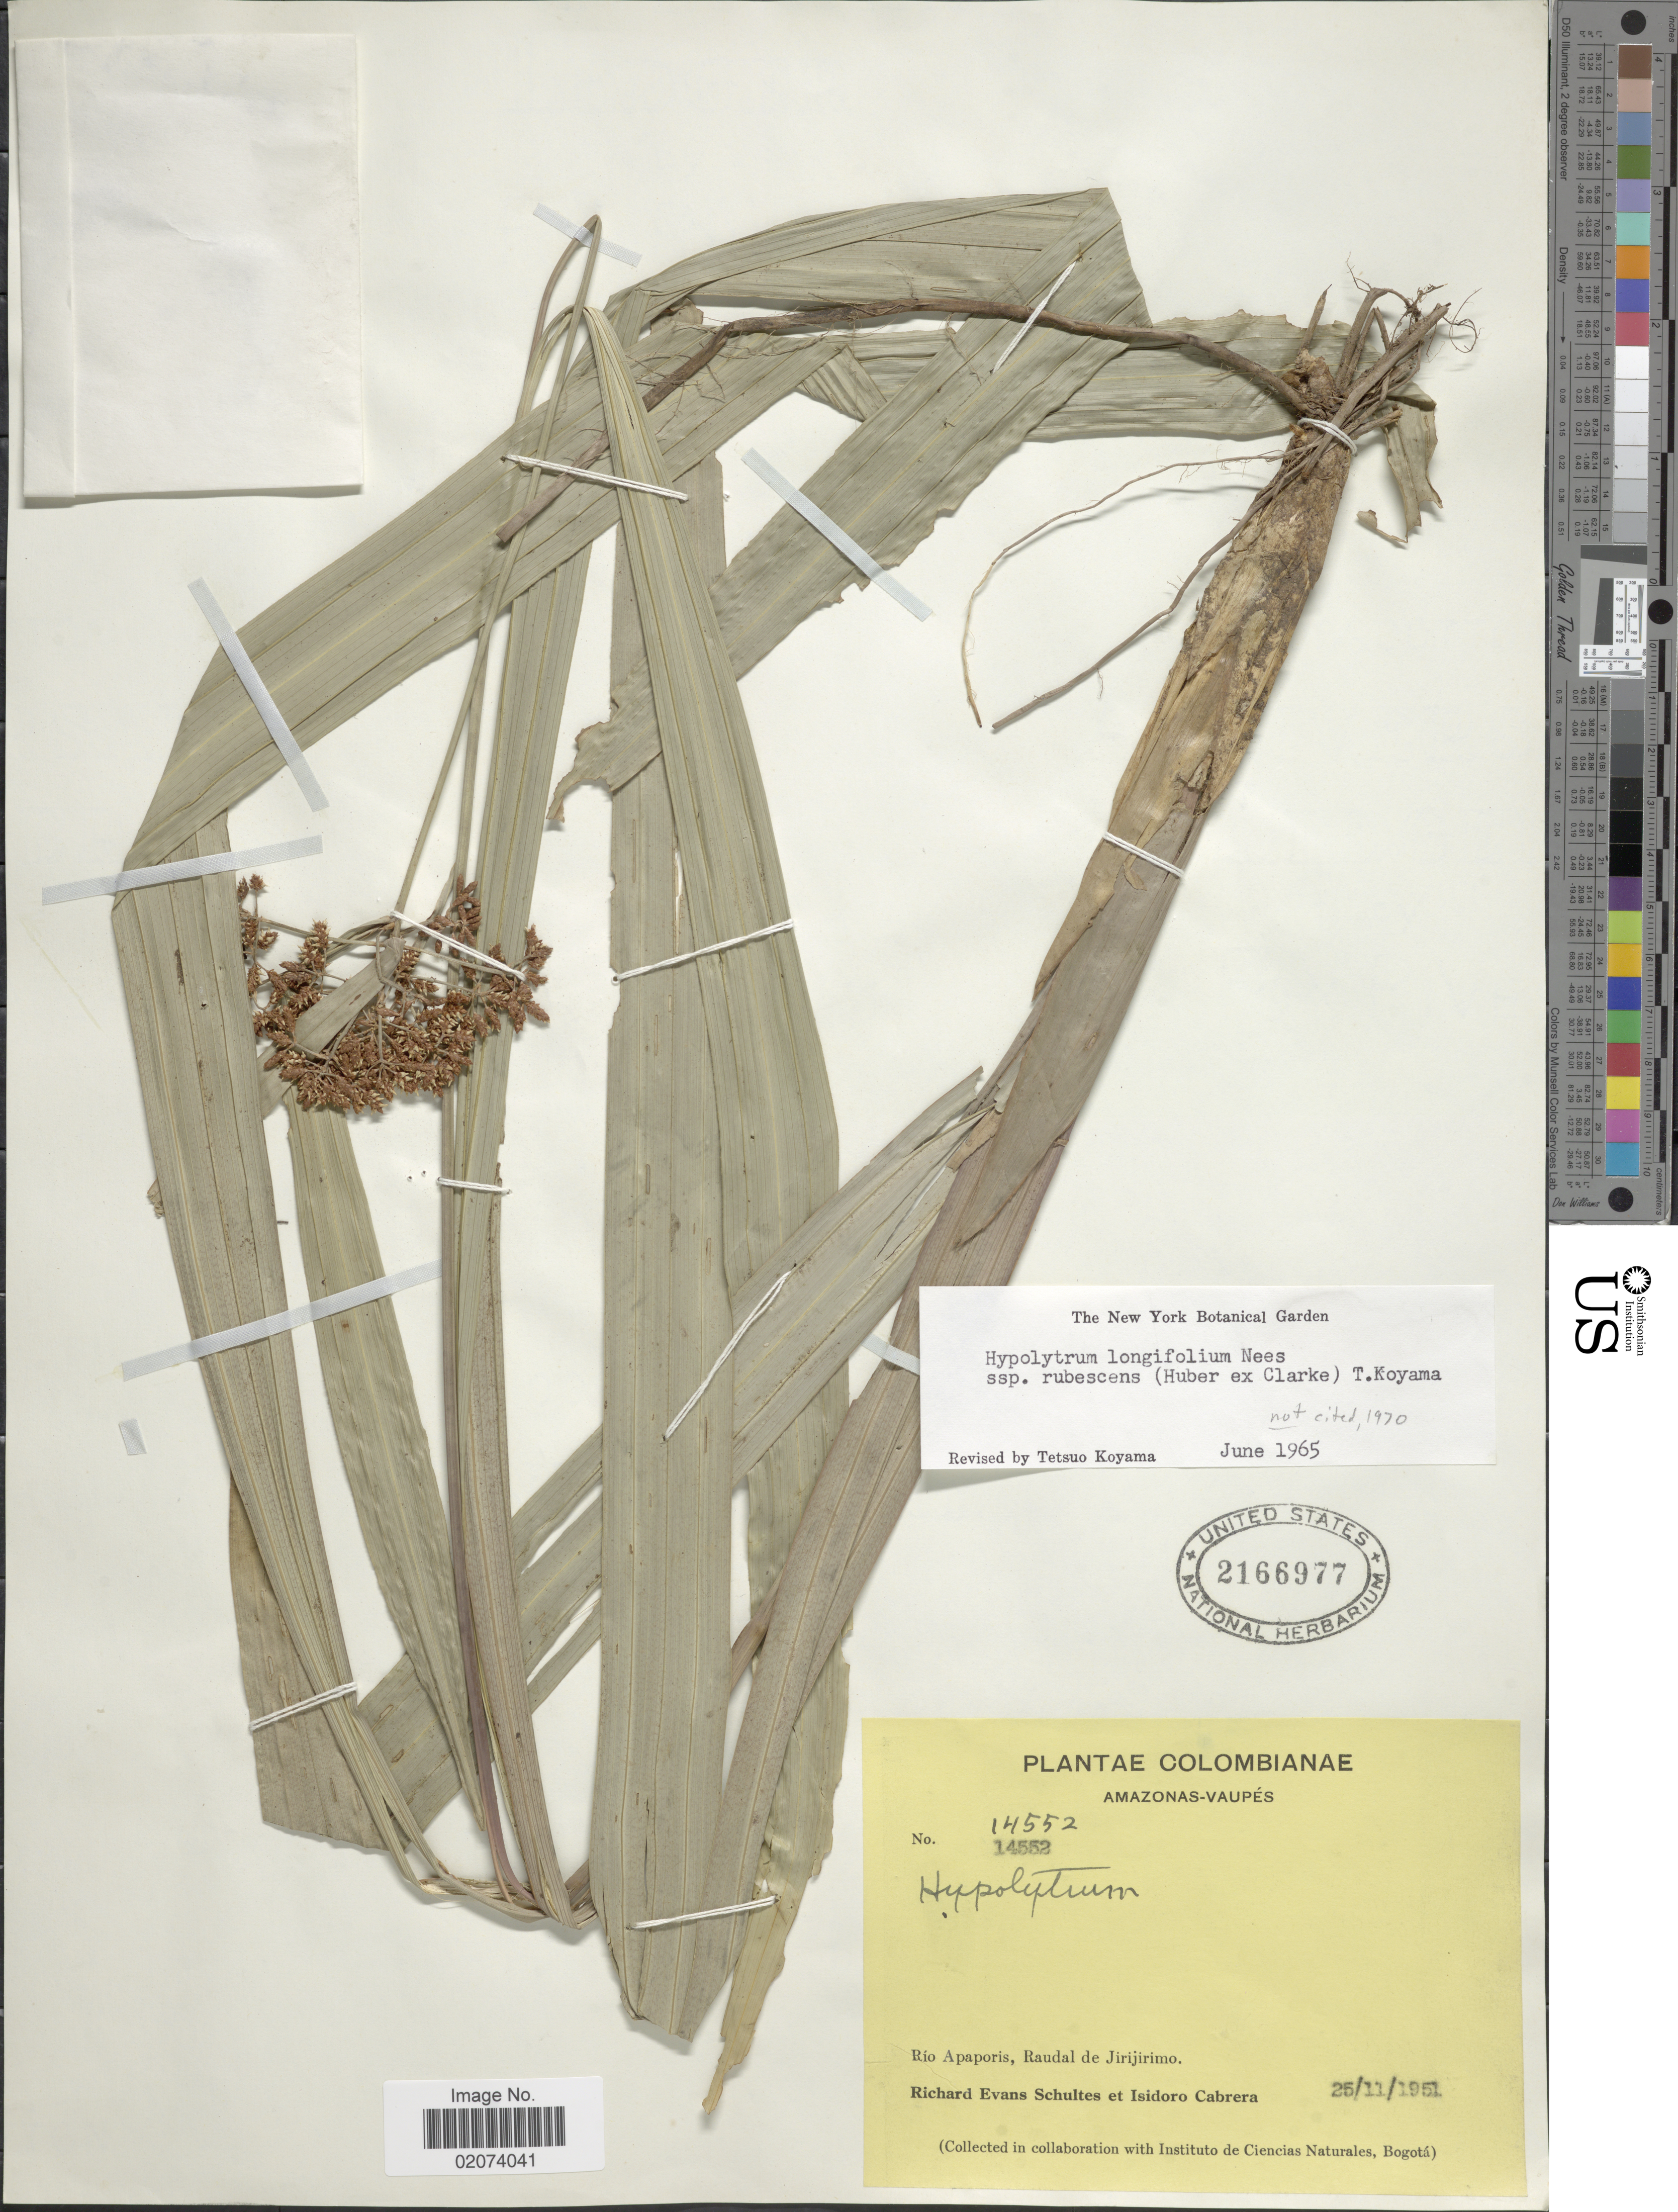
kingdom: Plantae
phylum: Tracheophyta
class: Liliopsida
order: Poales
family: Cyperaceae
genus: Hypolytrum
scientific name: Hypolytrum longifolium subsp. rubescens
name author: (Huber ex C.B. Clarke) T. Koyama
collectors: R. E. Schultes & I. Cabrera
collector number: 14552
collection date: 1951-11-25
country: Colombia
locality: Amazonas-Vaupes, Rio Apaporis, Raudal de Jirijirmo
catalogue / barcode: US 2166977